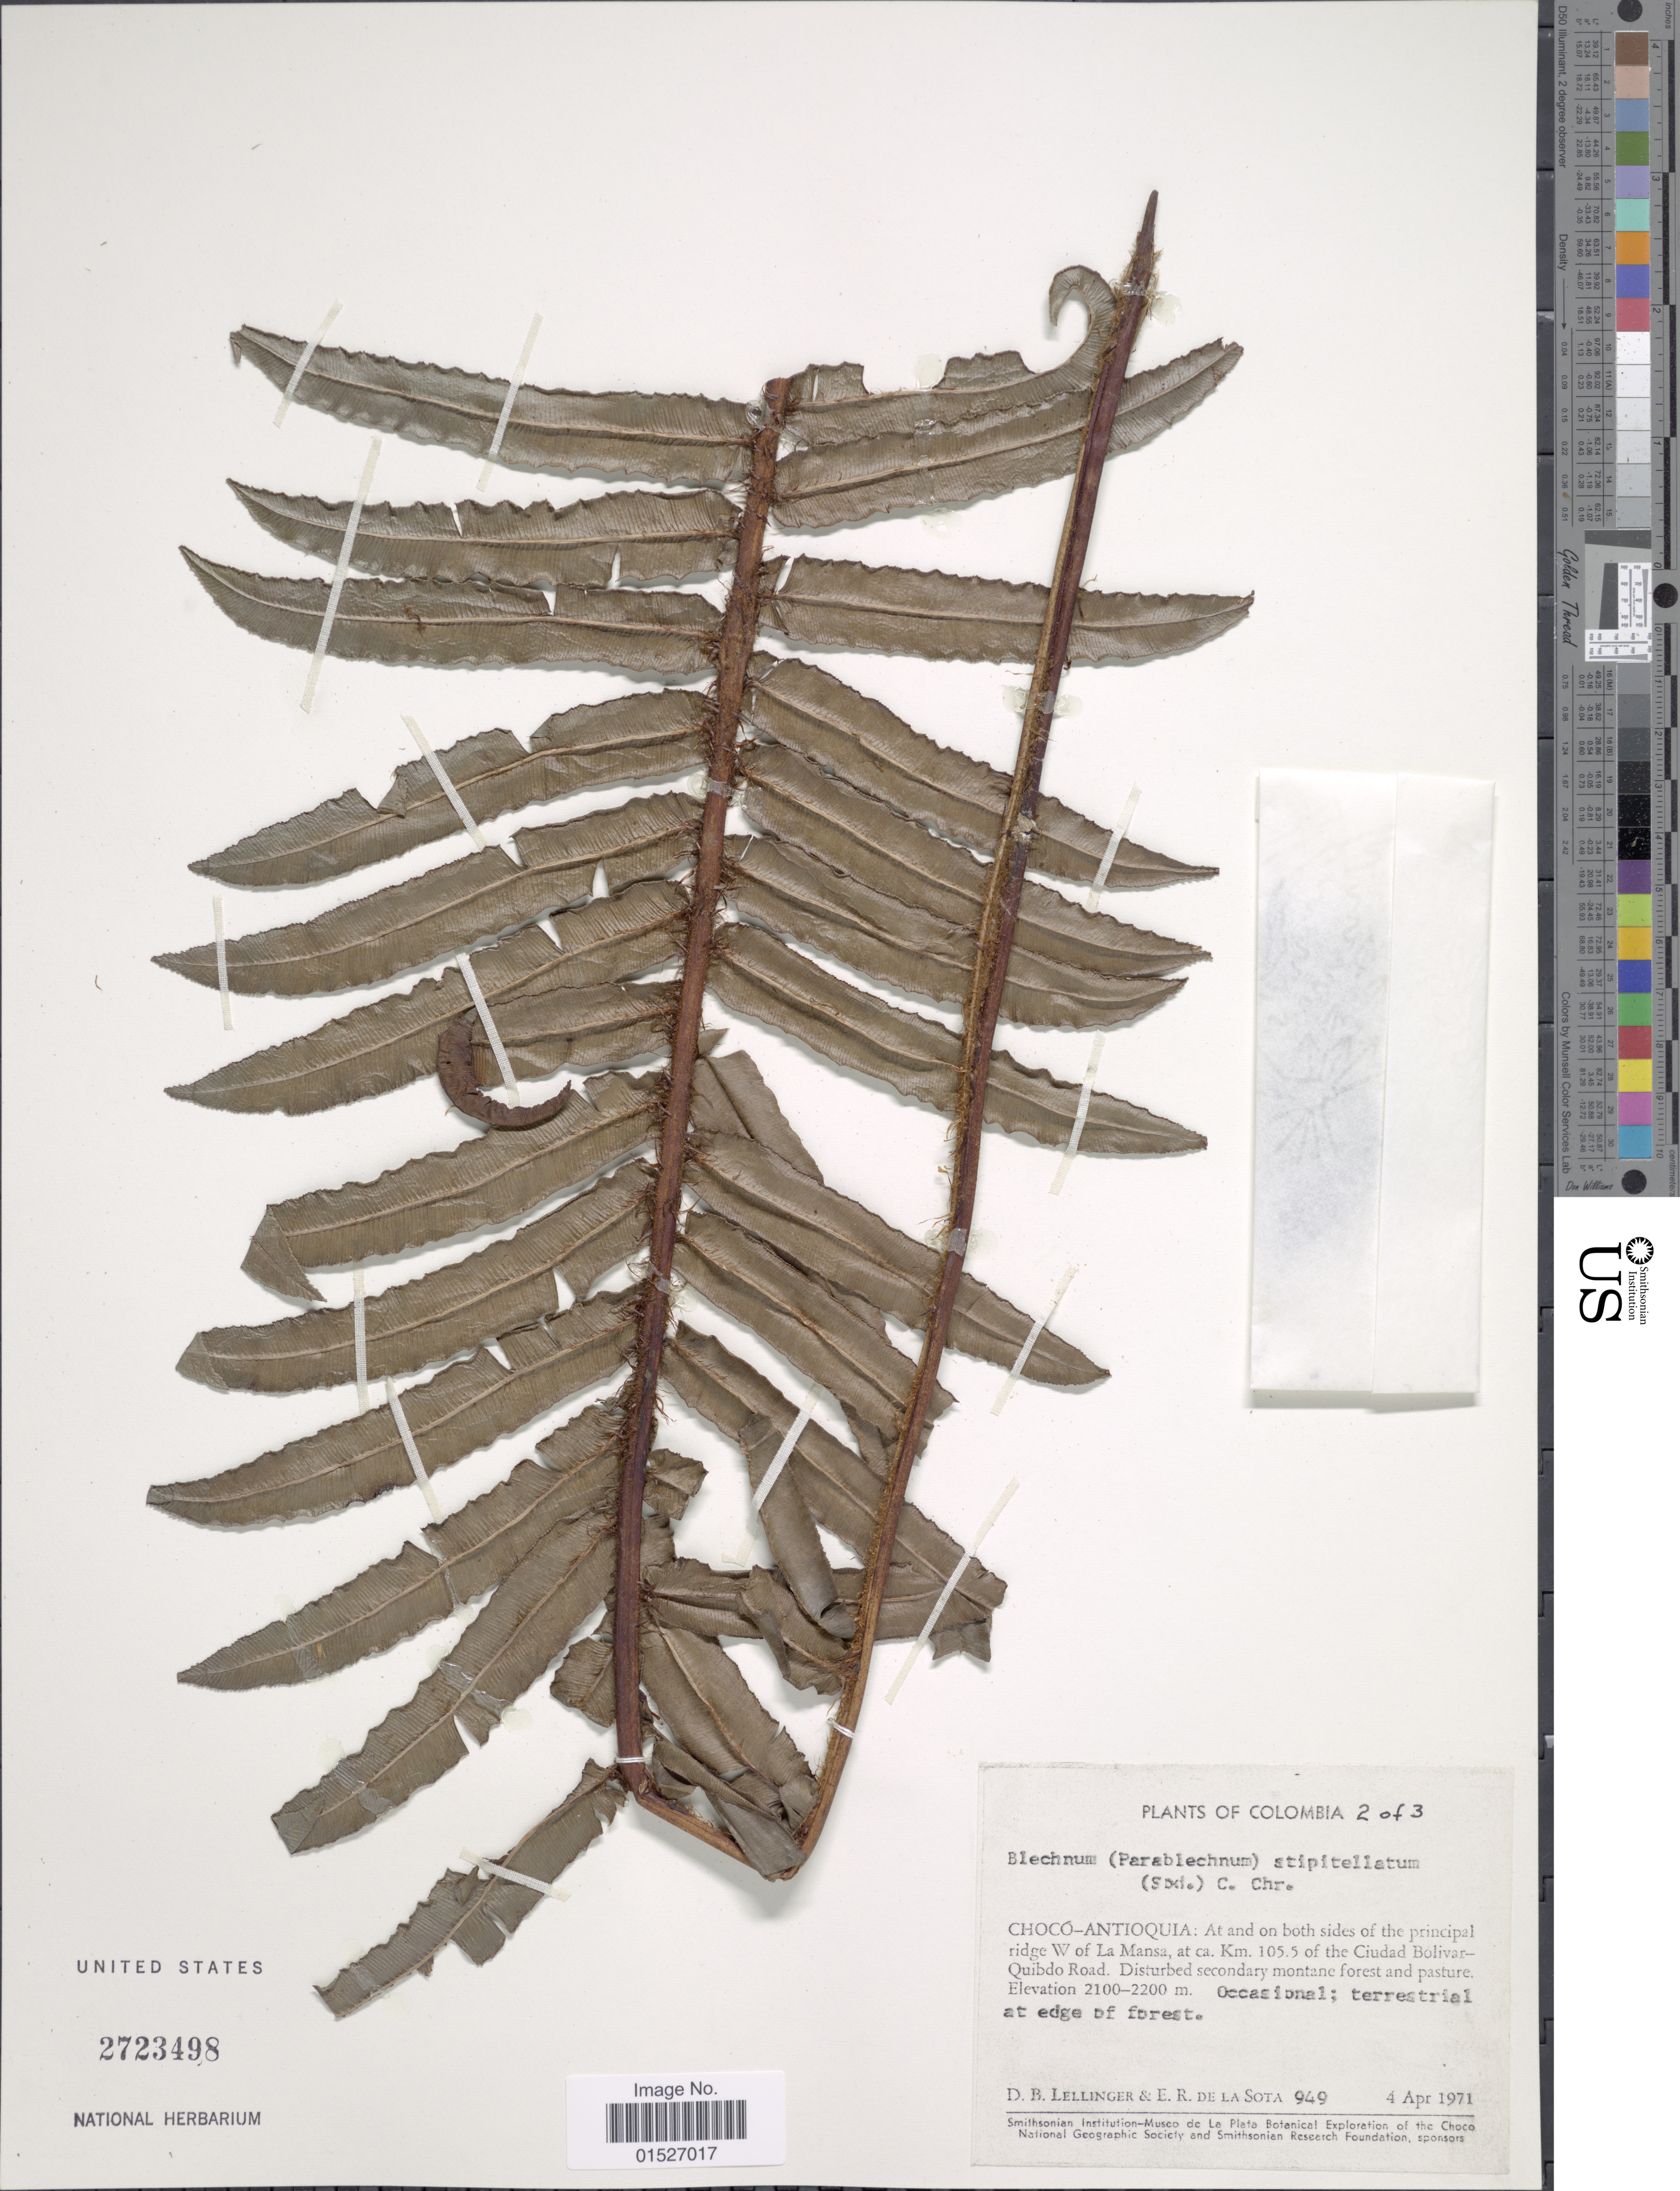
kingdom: Plantae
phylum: Tracheophyta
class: Polypodiopsida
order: Polypodiales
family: Blechnaceae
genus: Blechnum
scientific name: Blechnum stipitellatum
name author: (Sodiro) C. Chr.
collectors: D. B. Lellinger & E. R. de la Sota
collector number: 949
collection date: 1971-04-04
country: Colombia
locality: Choco-Antioquia: At and on both sides of the principal ridge W of La Mansa, at ca. Km. 105.5 of the Ciudad Bolivar-Quibdo Road.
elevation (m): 2100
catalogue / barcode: US 2723498